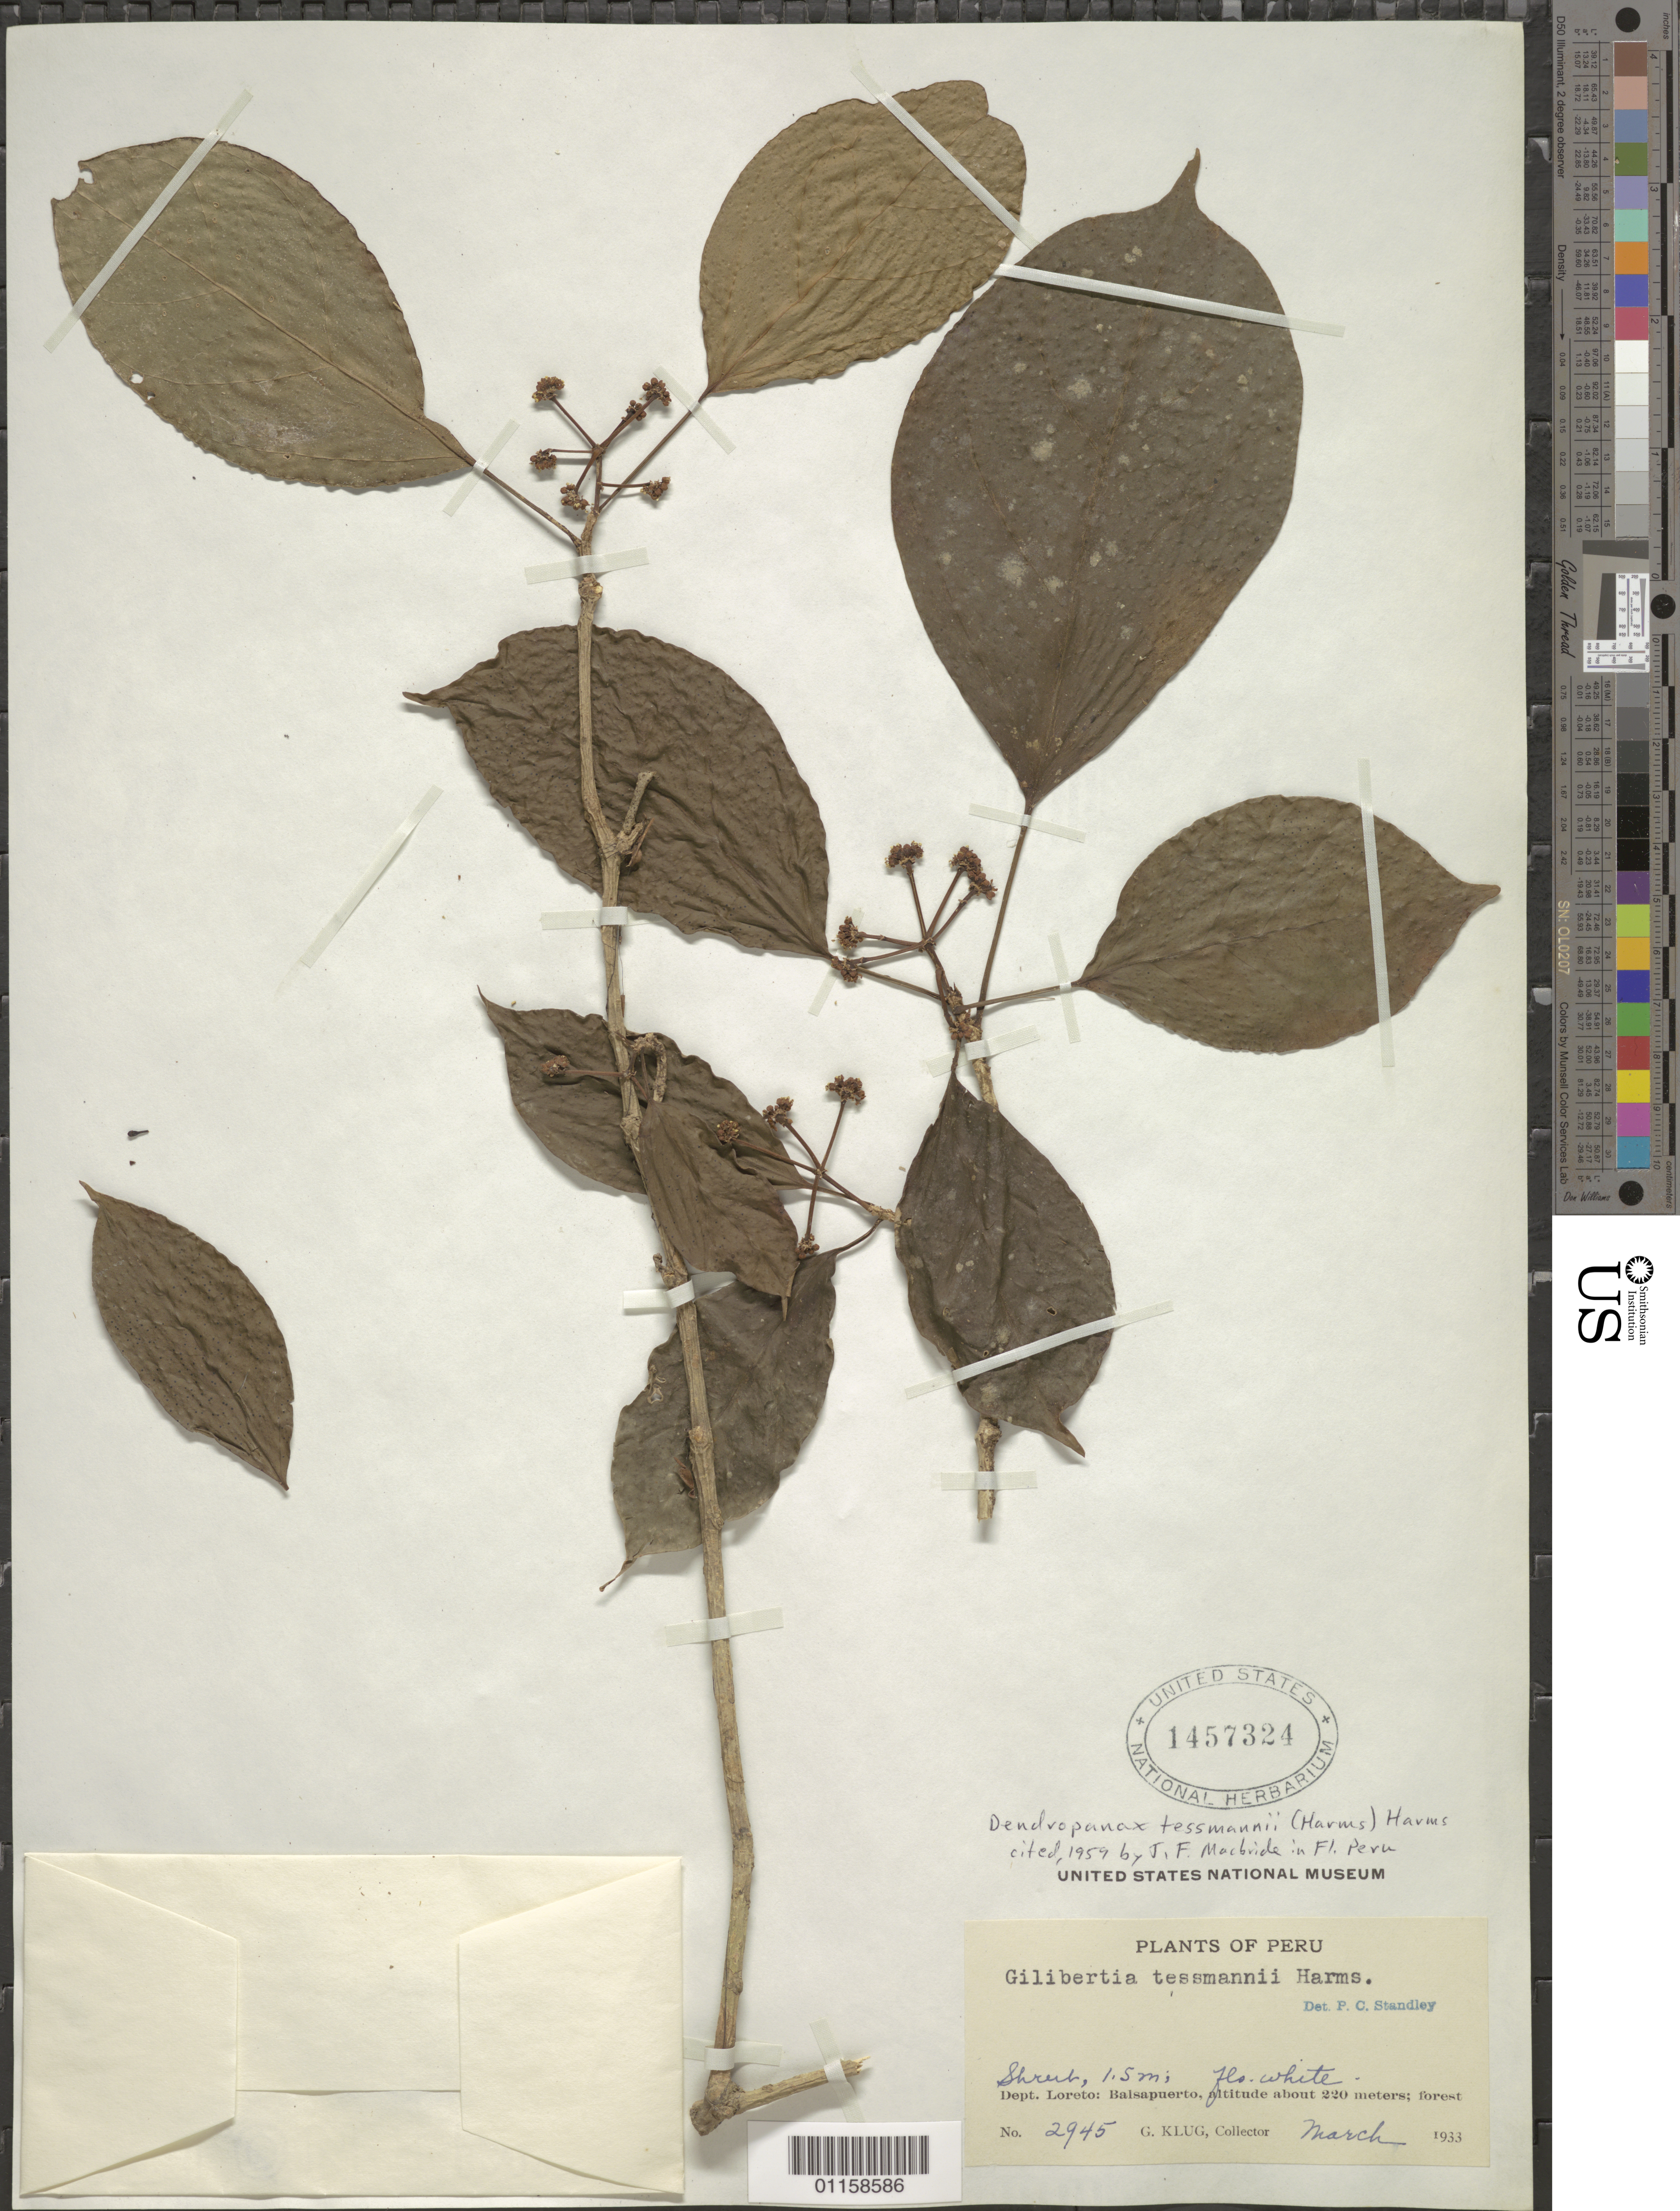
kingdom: Plantae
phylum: Tracheophyta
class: Magnoliopsida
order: Apiales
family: Araliaceae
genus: Dendropanax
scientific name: Dendropanax tessmannii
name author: (Harms) Harms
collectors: G. Klug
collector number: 2945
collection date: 1933-03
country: Peru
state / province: Loreto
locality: Balsapuerto.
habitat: Shrub. Forest.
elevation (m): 220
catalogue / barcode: US 1457324